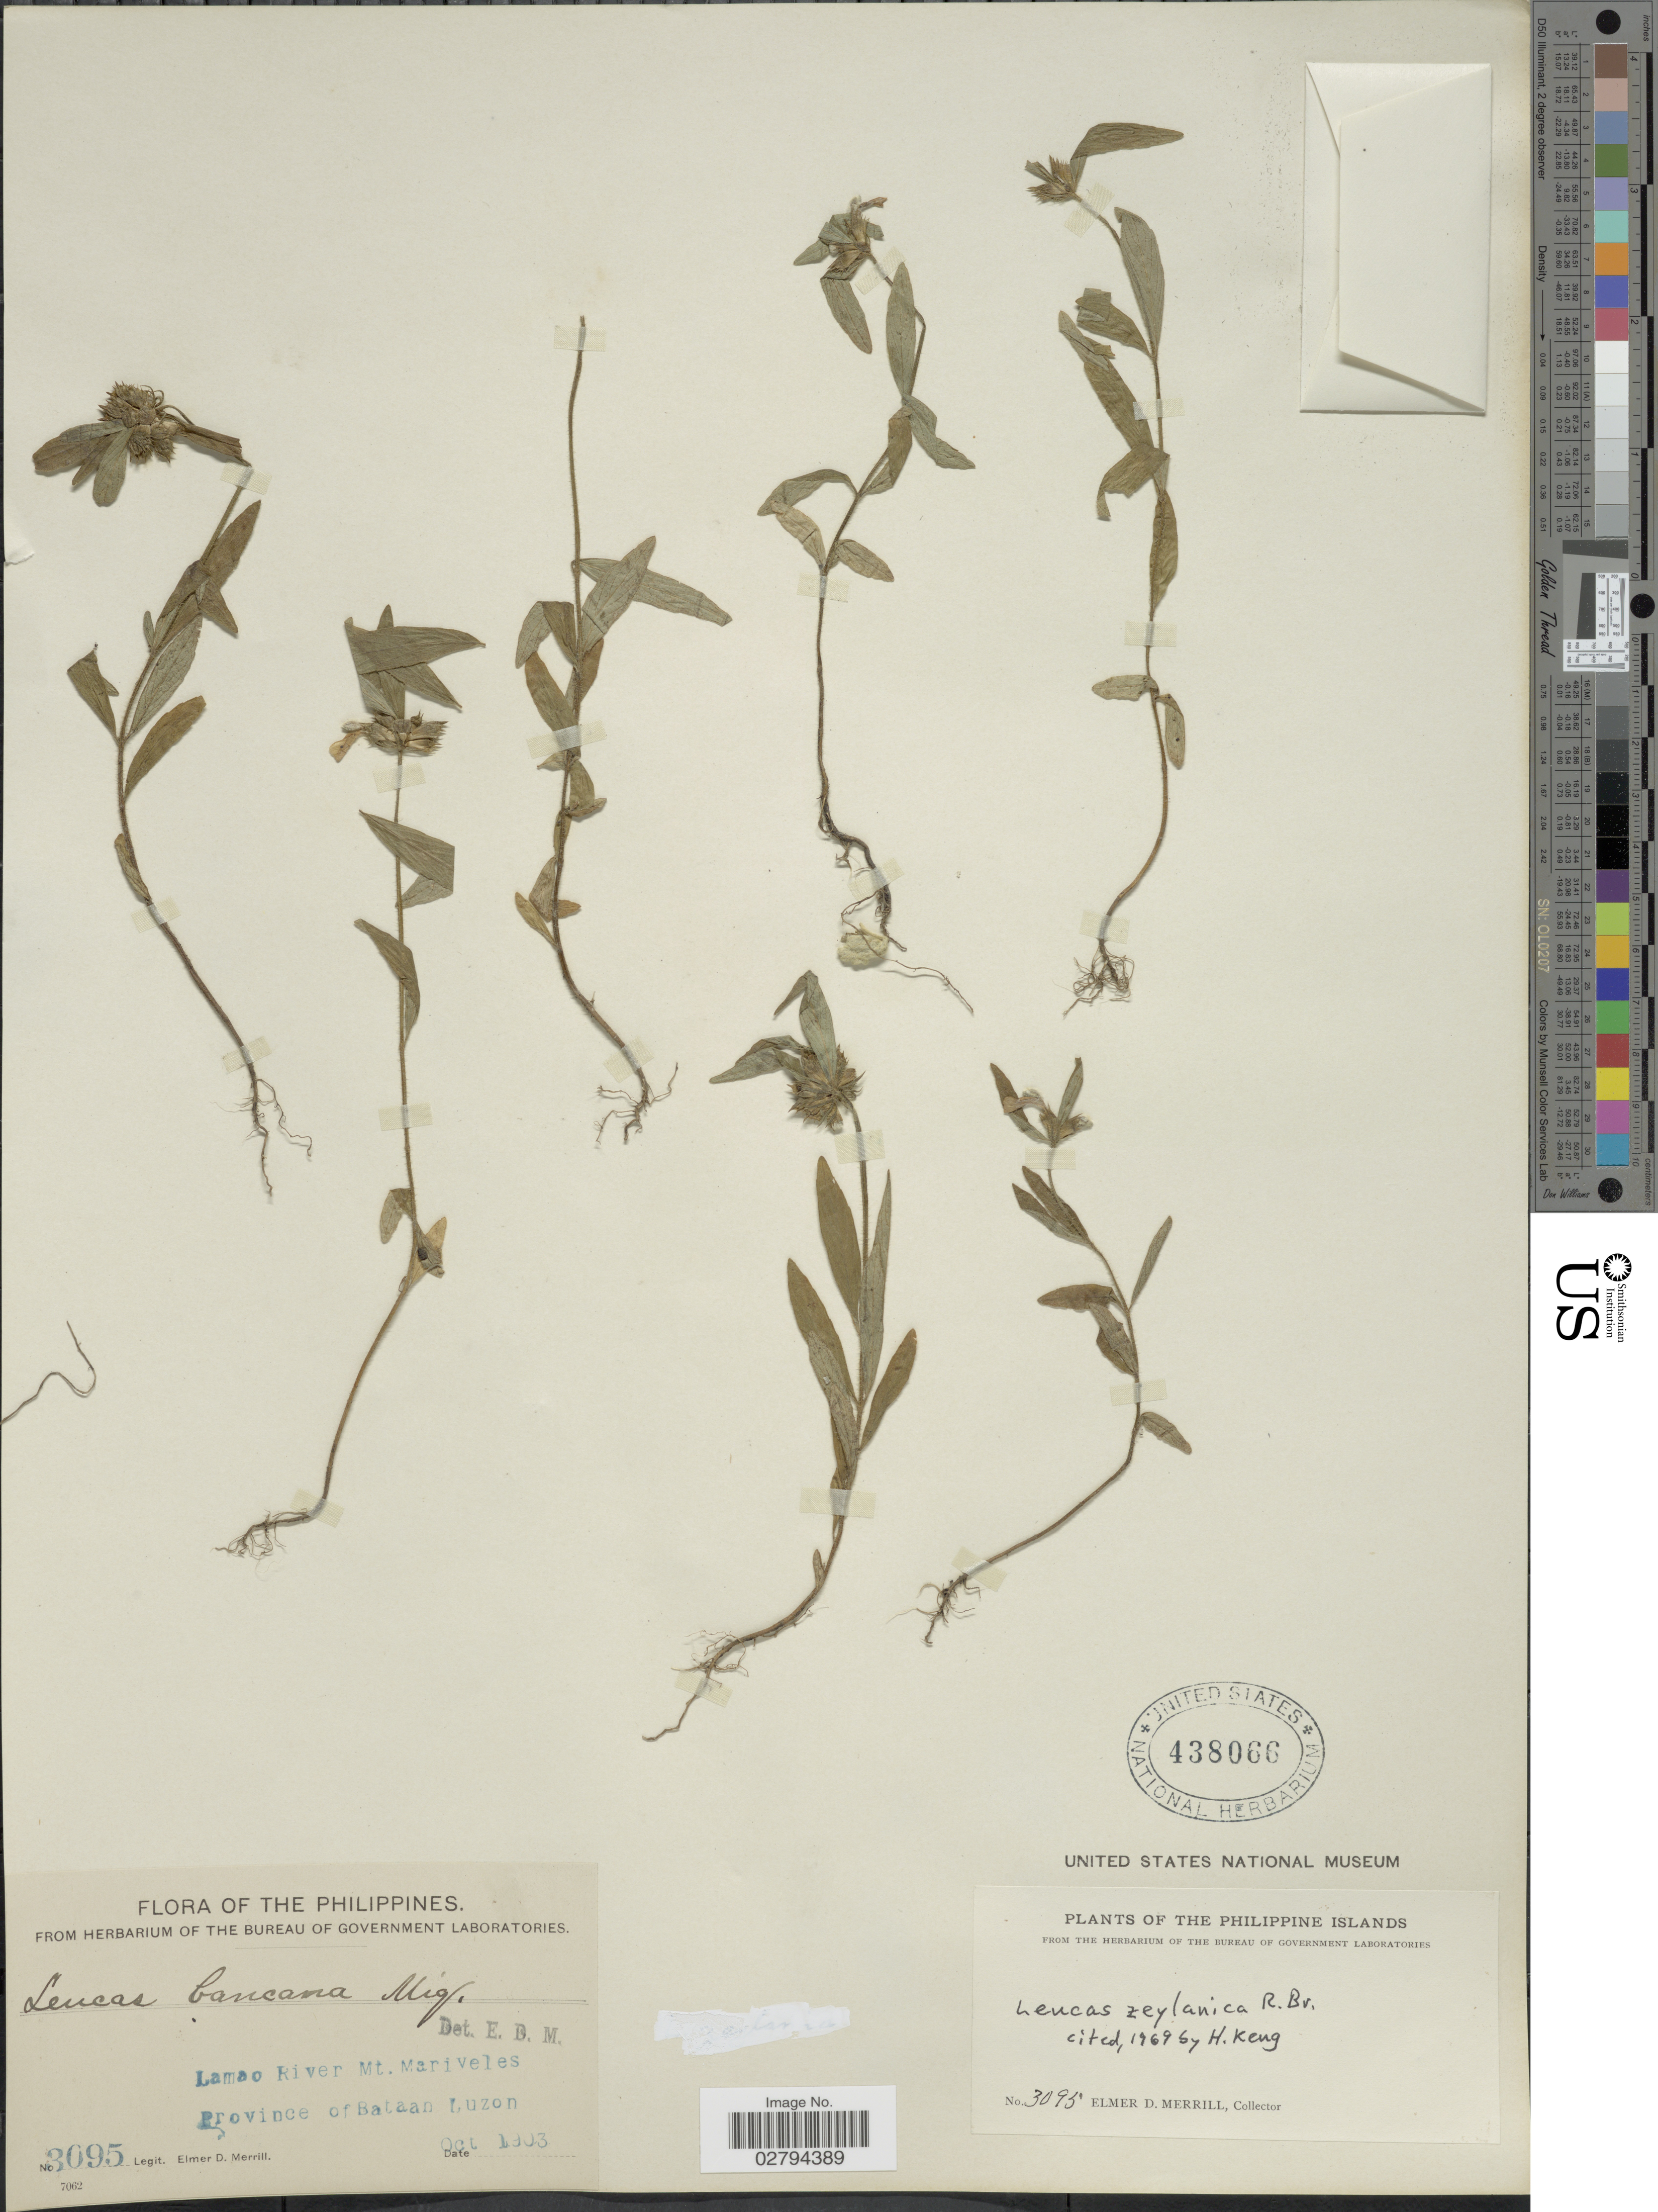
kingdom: Plantae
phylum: Tracheophyta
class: Magnoliopsida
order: Lamiales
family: Lamiaceae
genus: Leucas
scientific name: Leucas zeylanica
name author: (L.) W.T. Aiton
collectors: E. D. Merrill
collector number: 3095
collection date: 1903-10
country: Philippines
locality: Lamao River Mt. Mariveles. Province of Bataan, Luzon.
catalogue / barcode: US 438066